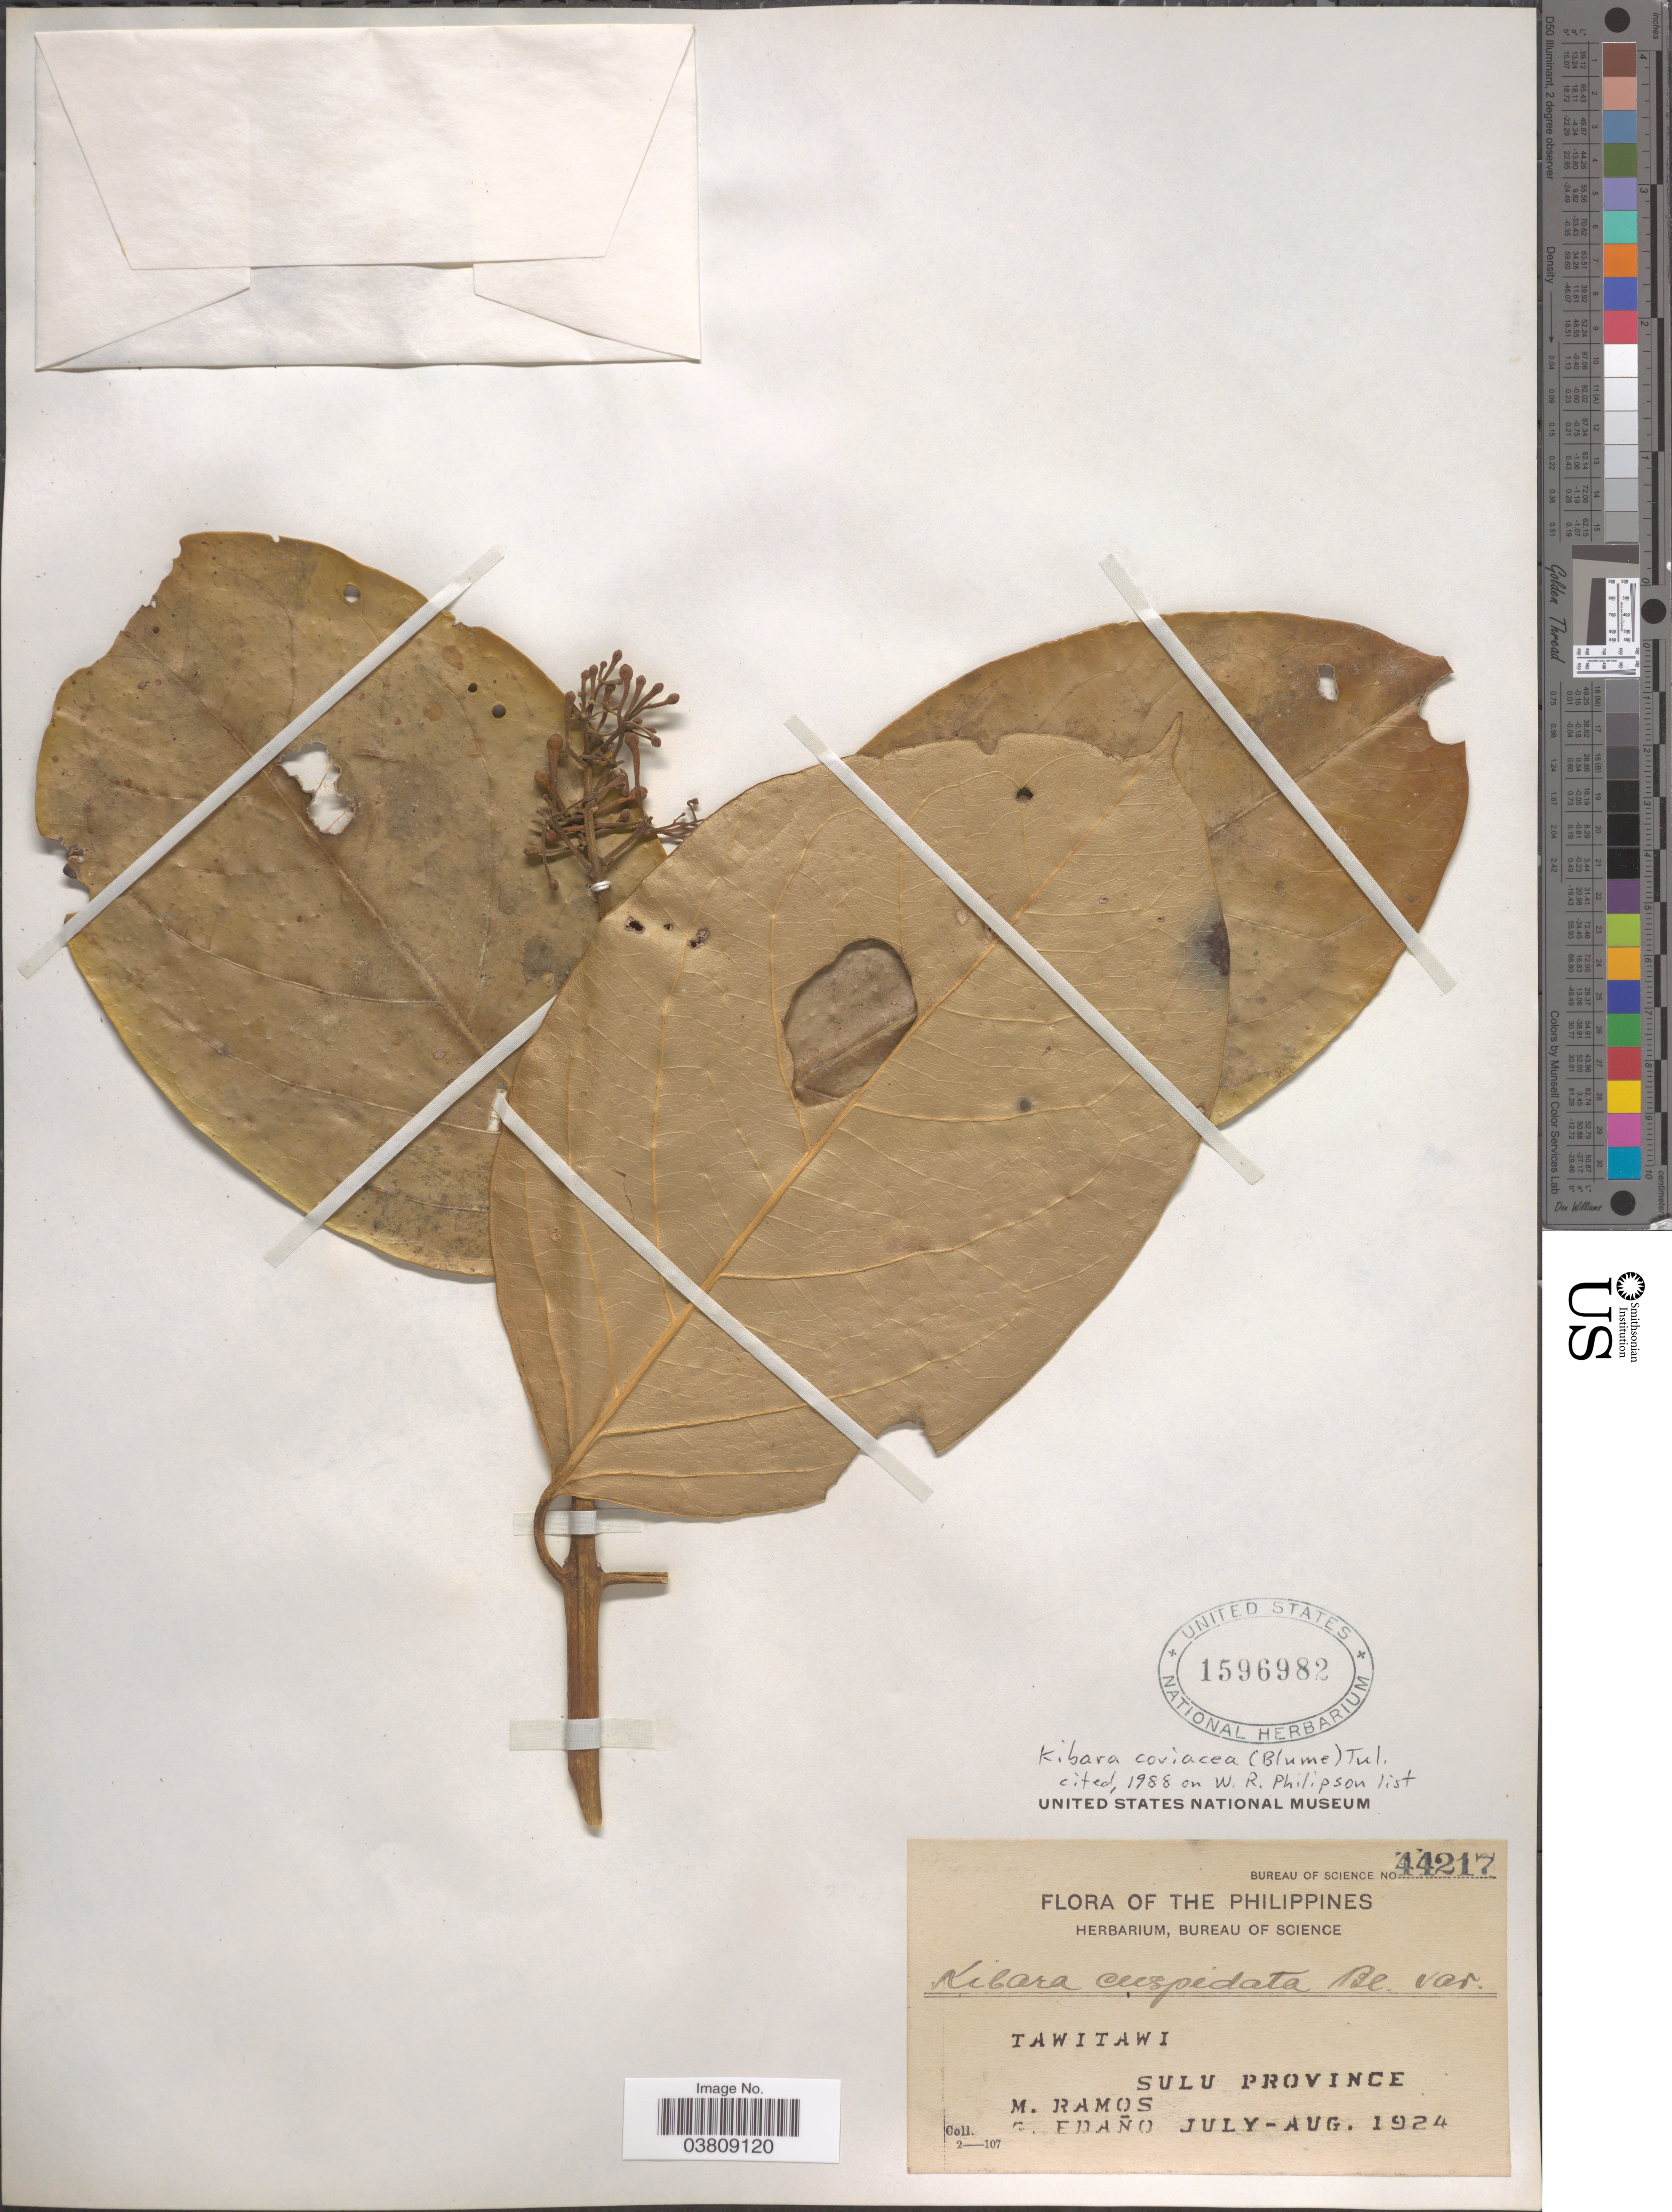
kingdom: Plantae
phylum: Tracheophyta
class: Magnoliopsida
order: Laurales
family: Monimiaceae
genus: Kibara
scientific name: Kibara coriacea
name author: (Blume) Hook. f. & Thomson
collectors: M. Ramos & G. Edaño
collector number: Bureau of Science 44217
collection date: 1924-07/1924-08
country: Philippines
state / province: Muslim Mindanao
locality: Tawitawi. Sulu Province.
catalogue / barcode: US 1596982